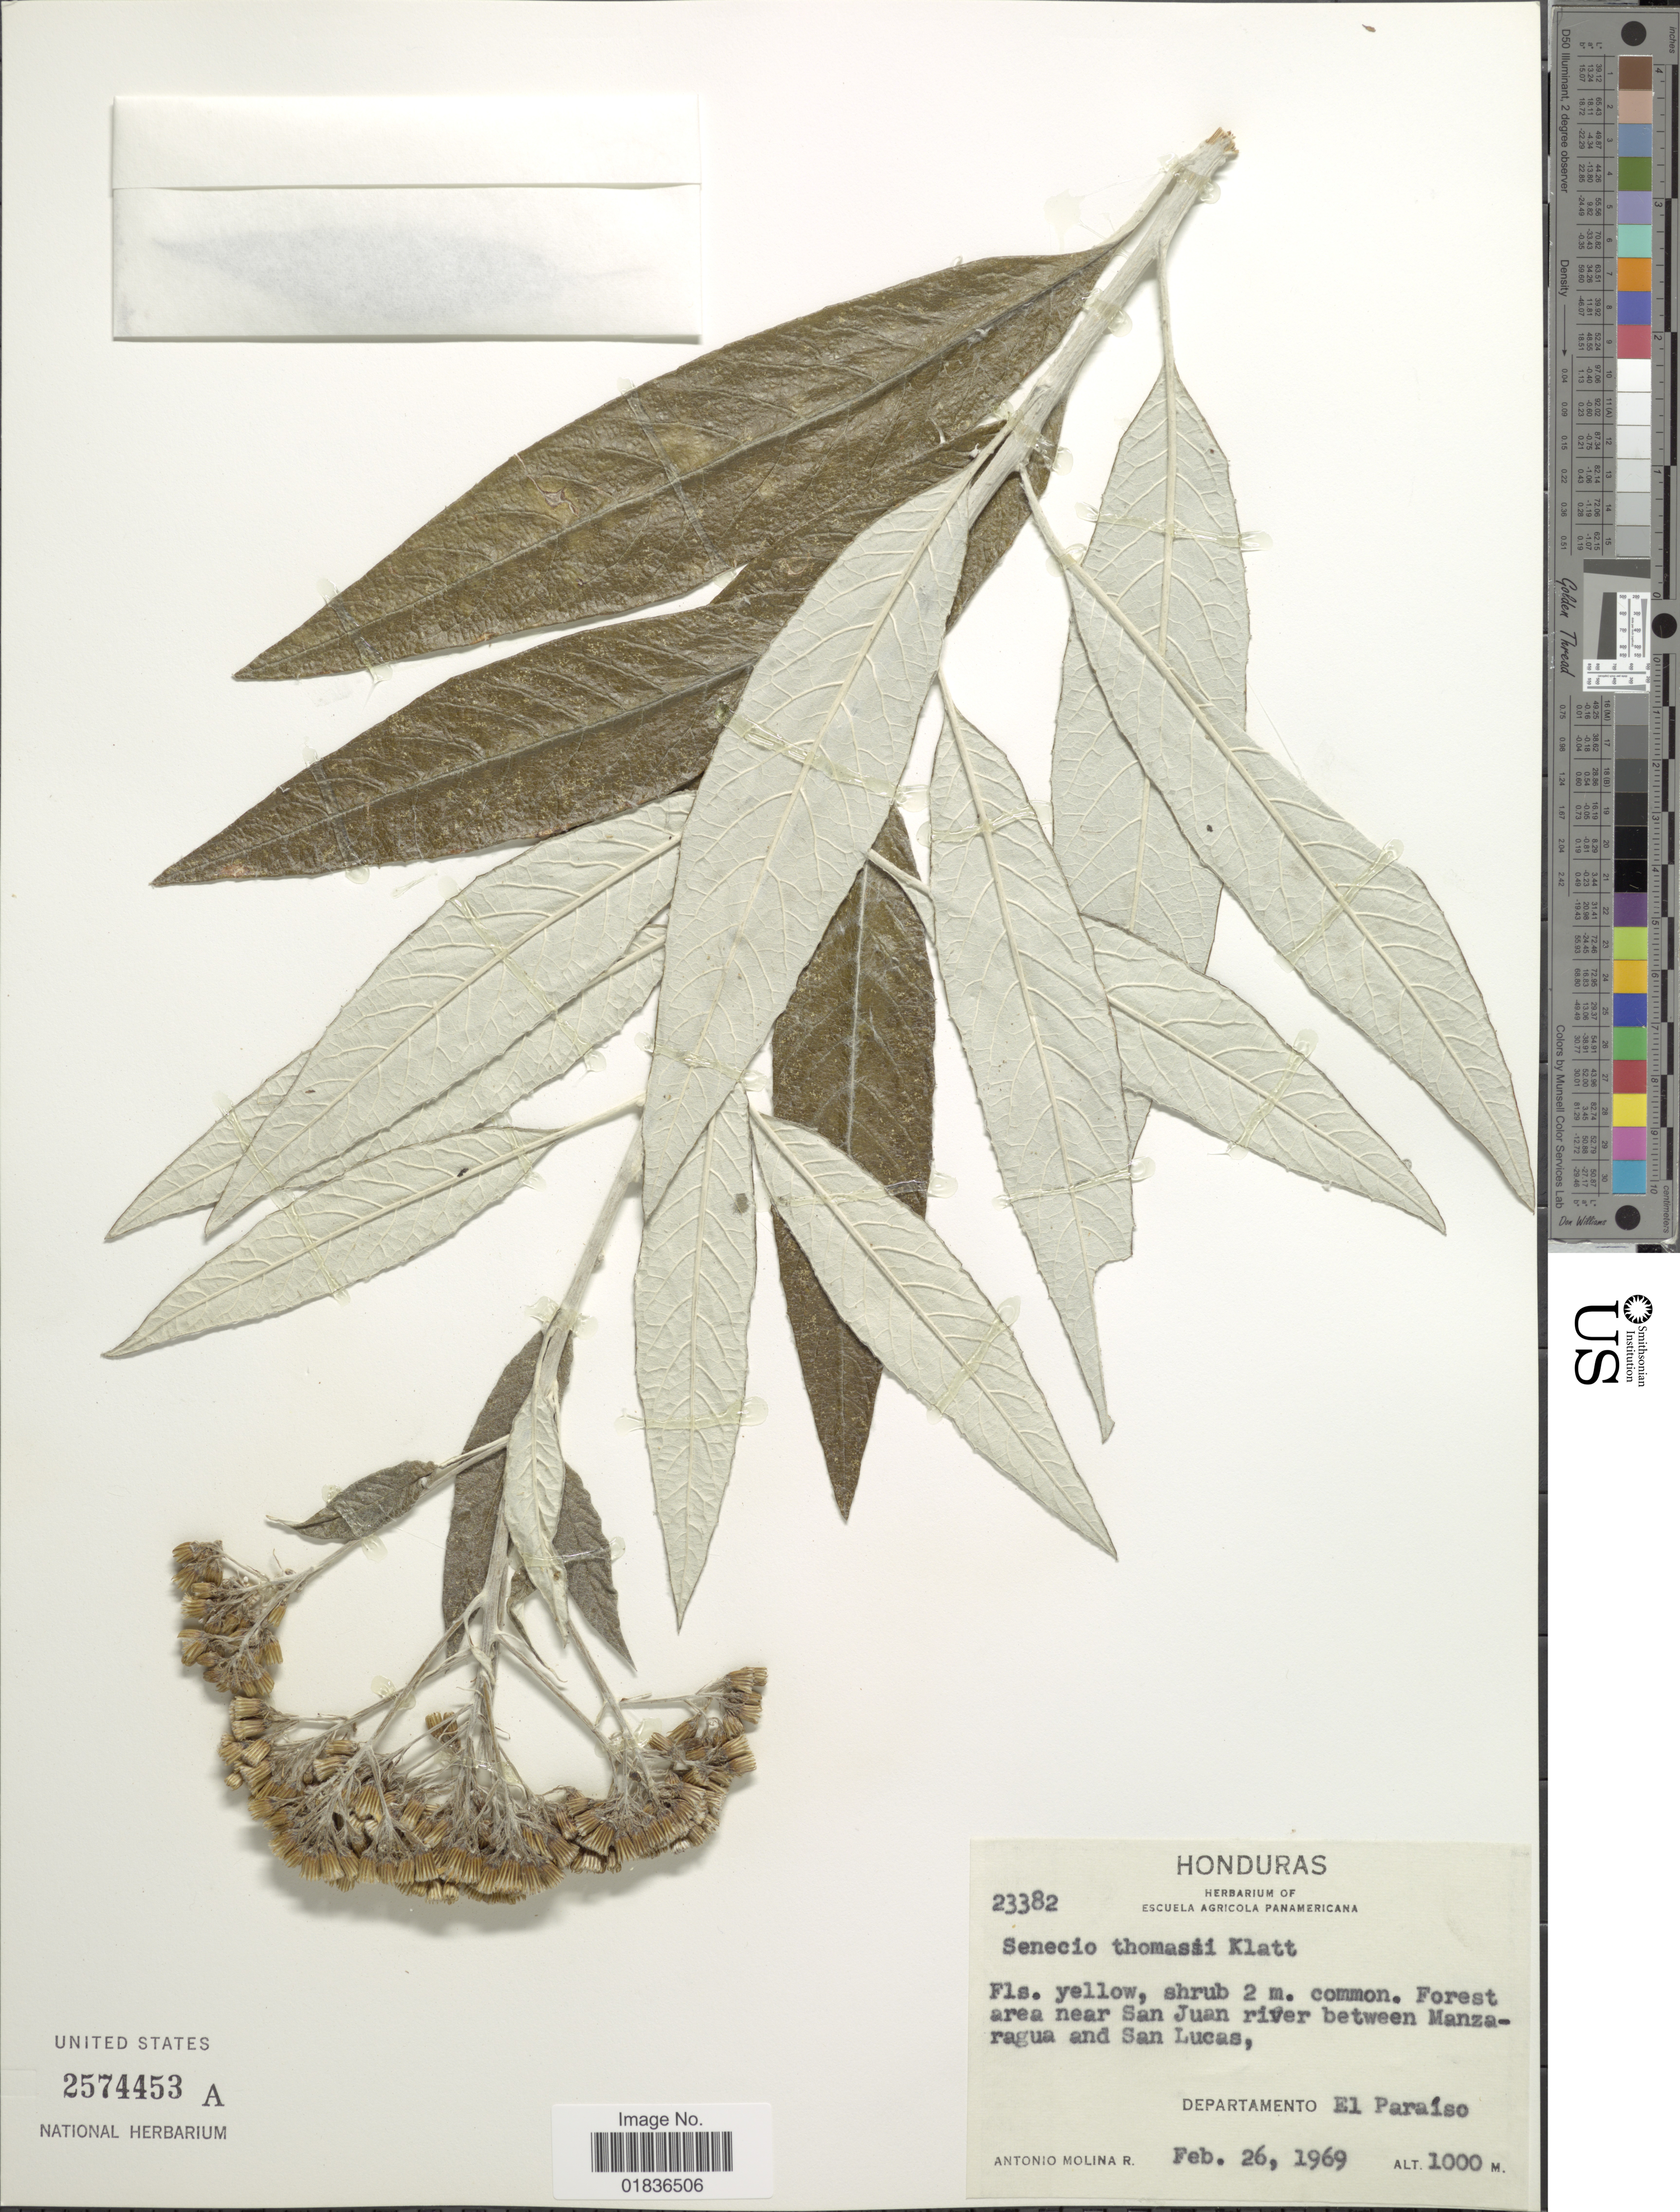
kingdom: Plantae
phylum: Tracheophyta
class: Magnoliopsida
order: Asterales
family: Asteraceae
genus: Senecio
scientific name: Senecio deppeanus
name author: Hemsl.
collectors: A. Molina R.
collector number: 23382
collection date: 1969-02-26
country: Honduras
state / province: El Paraíso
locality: Forest area near San Juan river between Manzaragua and San Lucas.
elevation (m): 1000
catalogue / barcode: US 2574453A